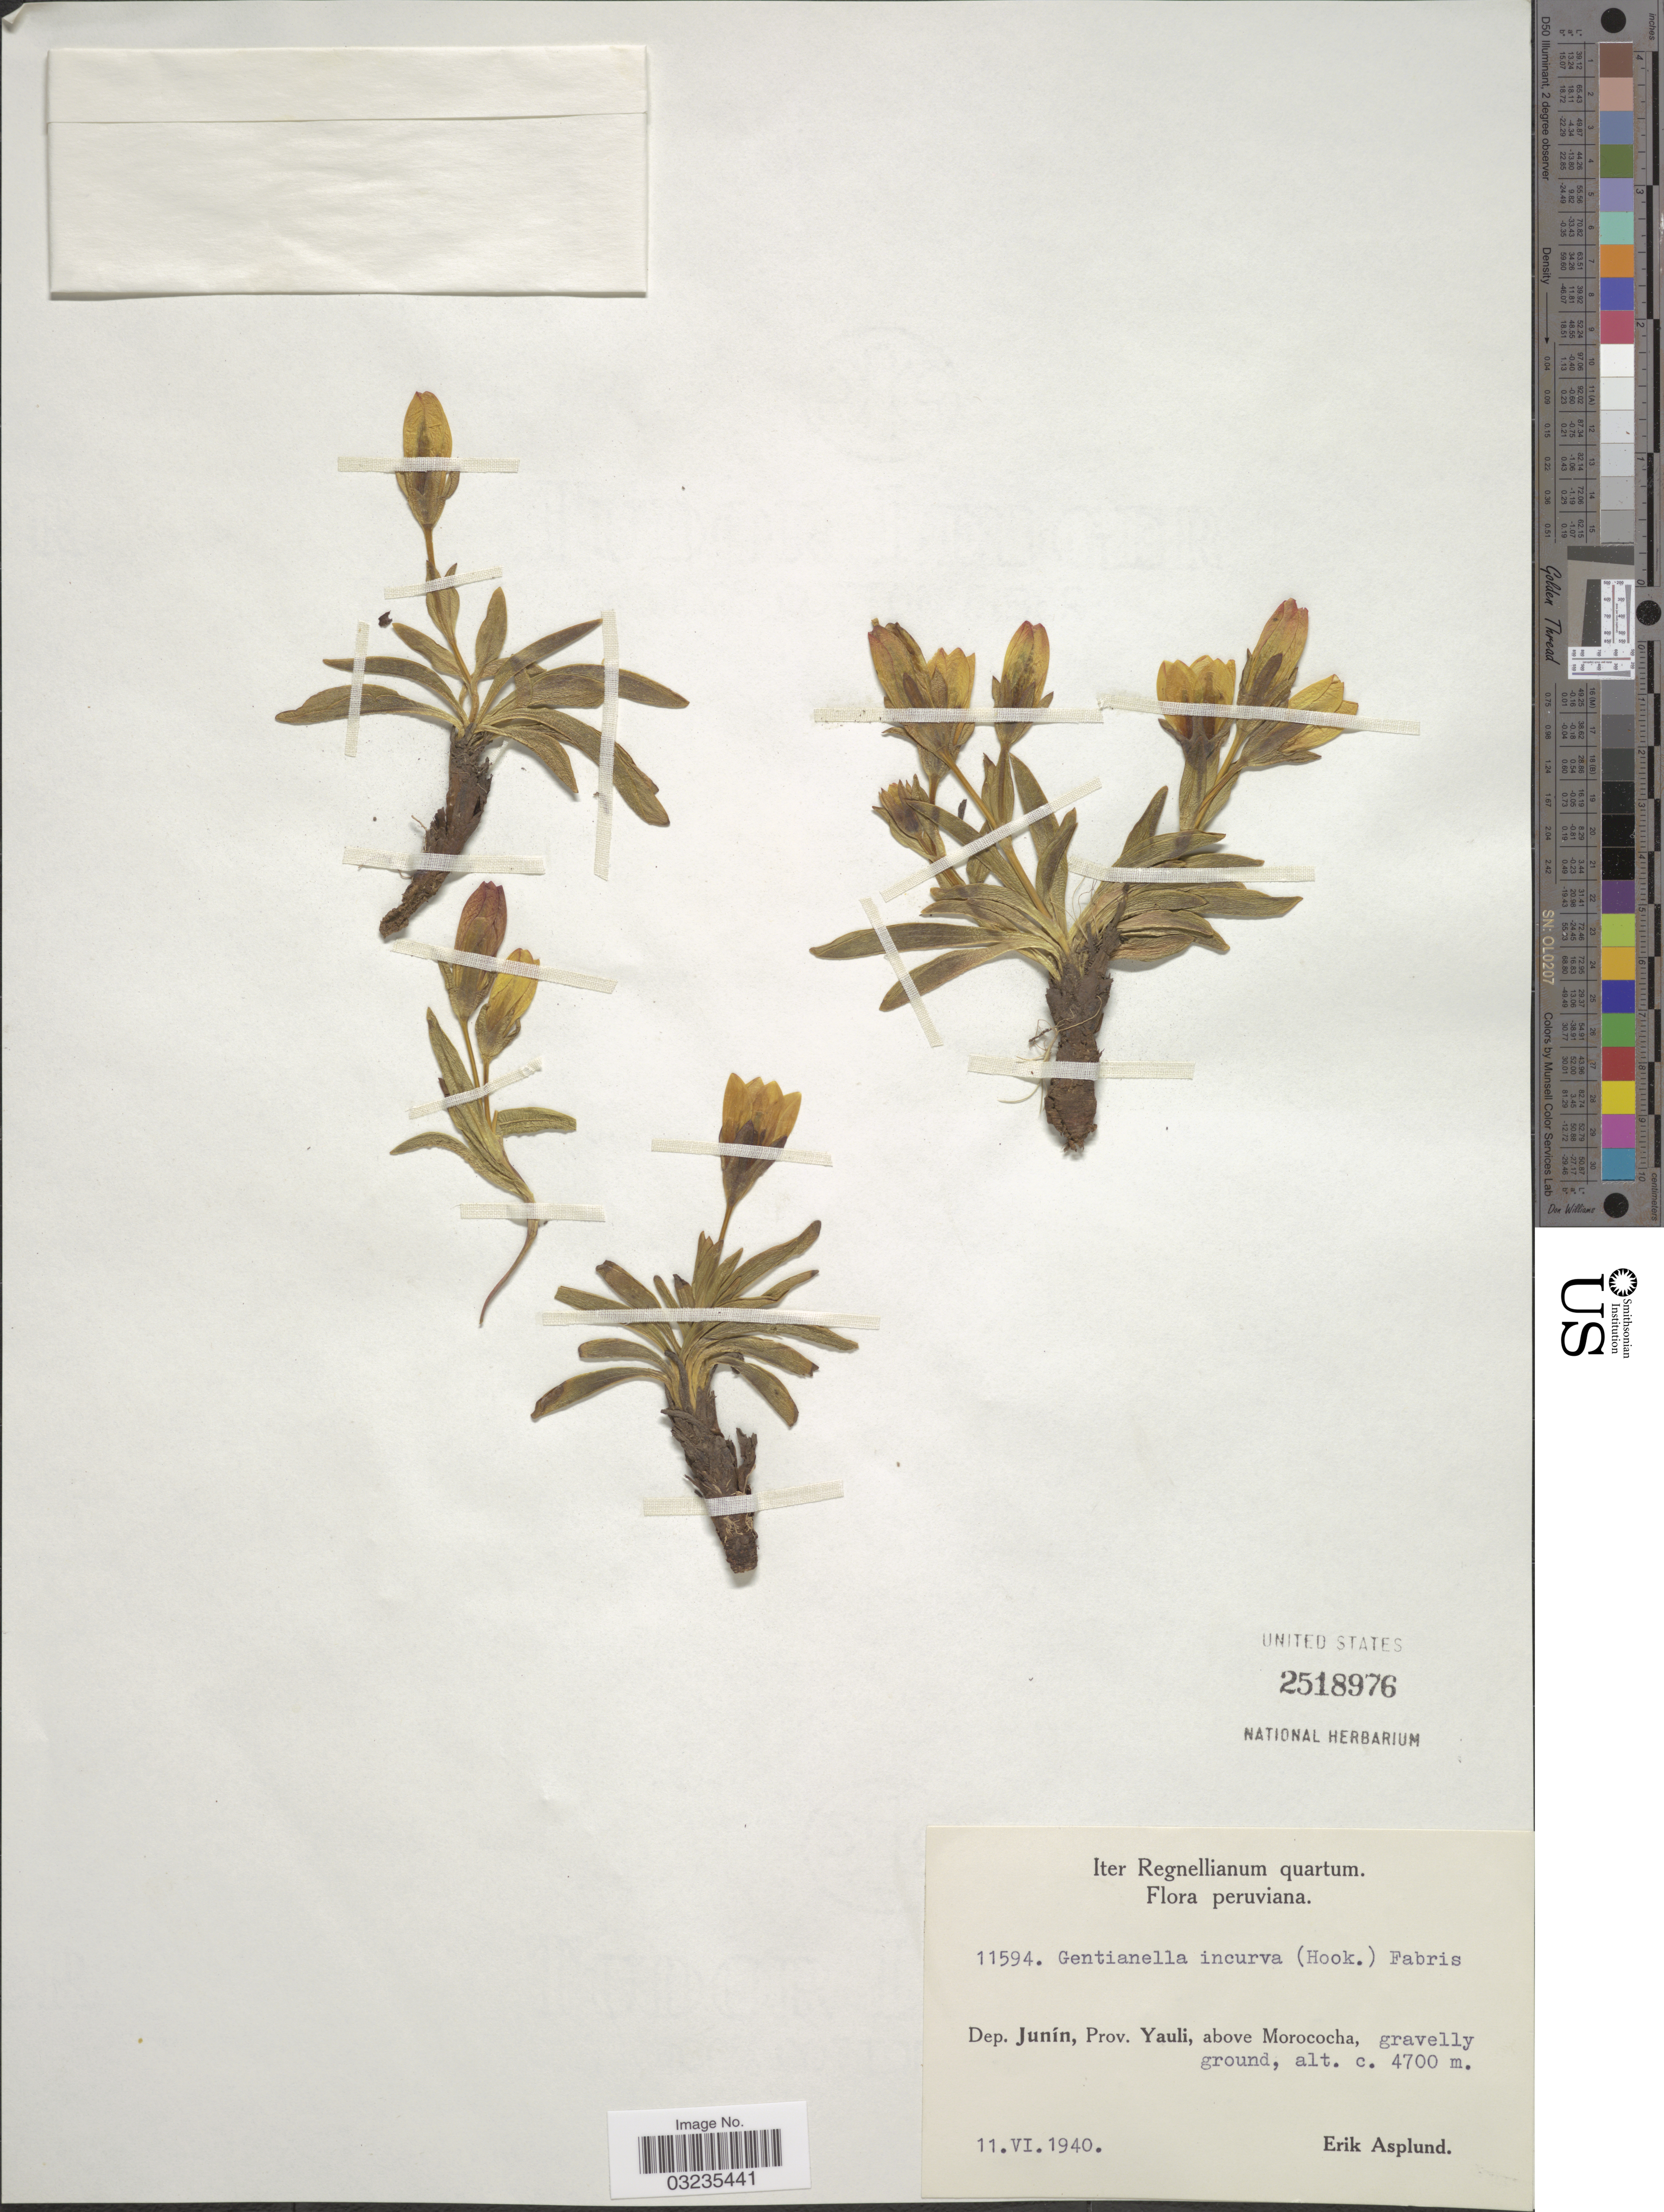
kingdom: Plantae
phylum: Tracheophyta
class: Magnoliopsida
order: Gentianales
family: Gentianaceae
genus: Gentiana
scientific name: Gentiana incurva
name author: Hook.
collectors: E. Asplund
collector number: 11594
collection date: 1940-06-11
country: Peru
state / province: Junín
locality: Dep. Junín, Prov. Yauli, above Morococha.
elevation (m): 4700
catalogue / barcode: US 2518976